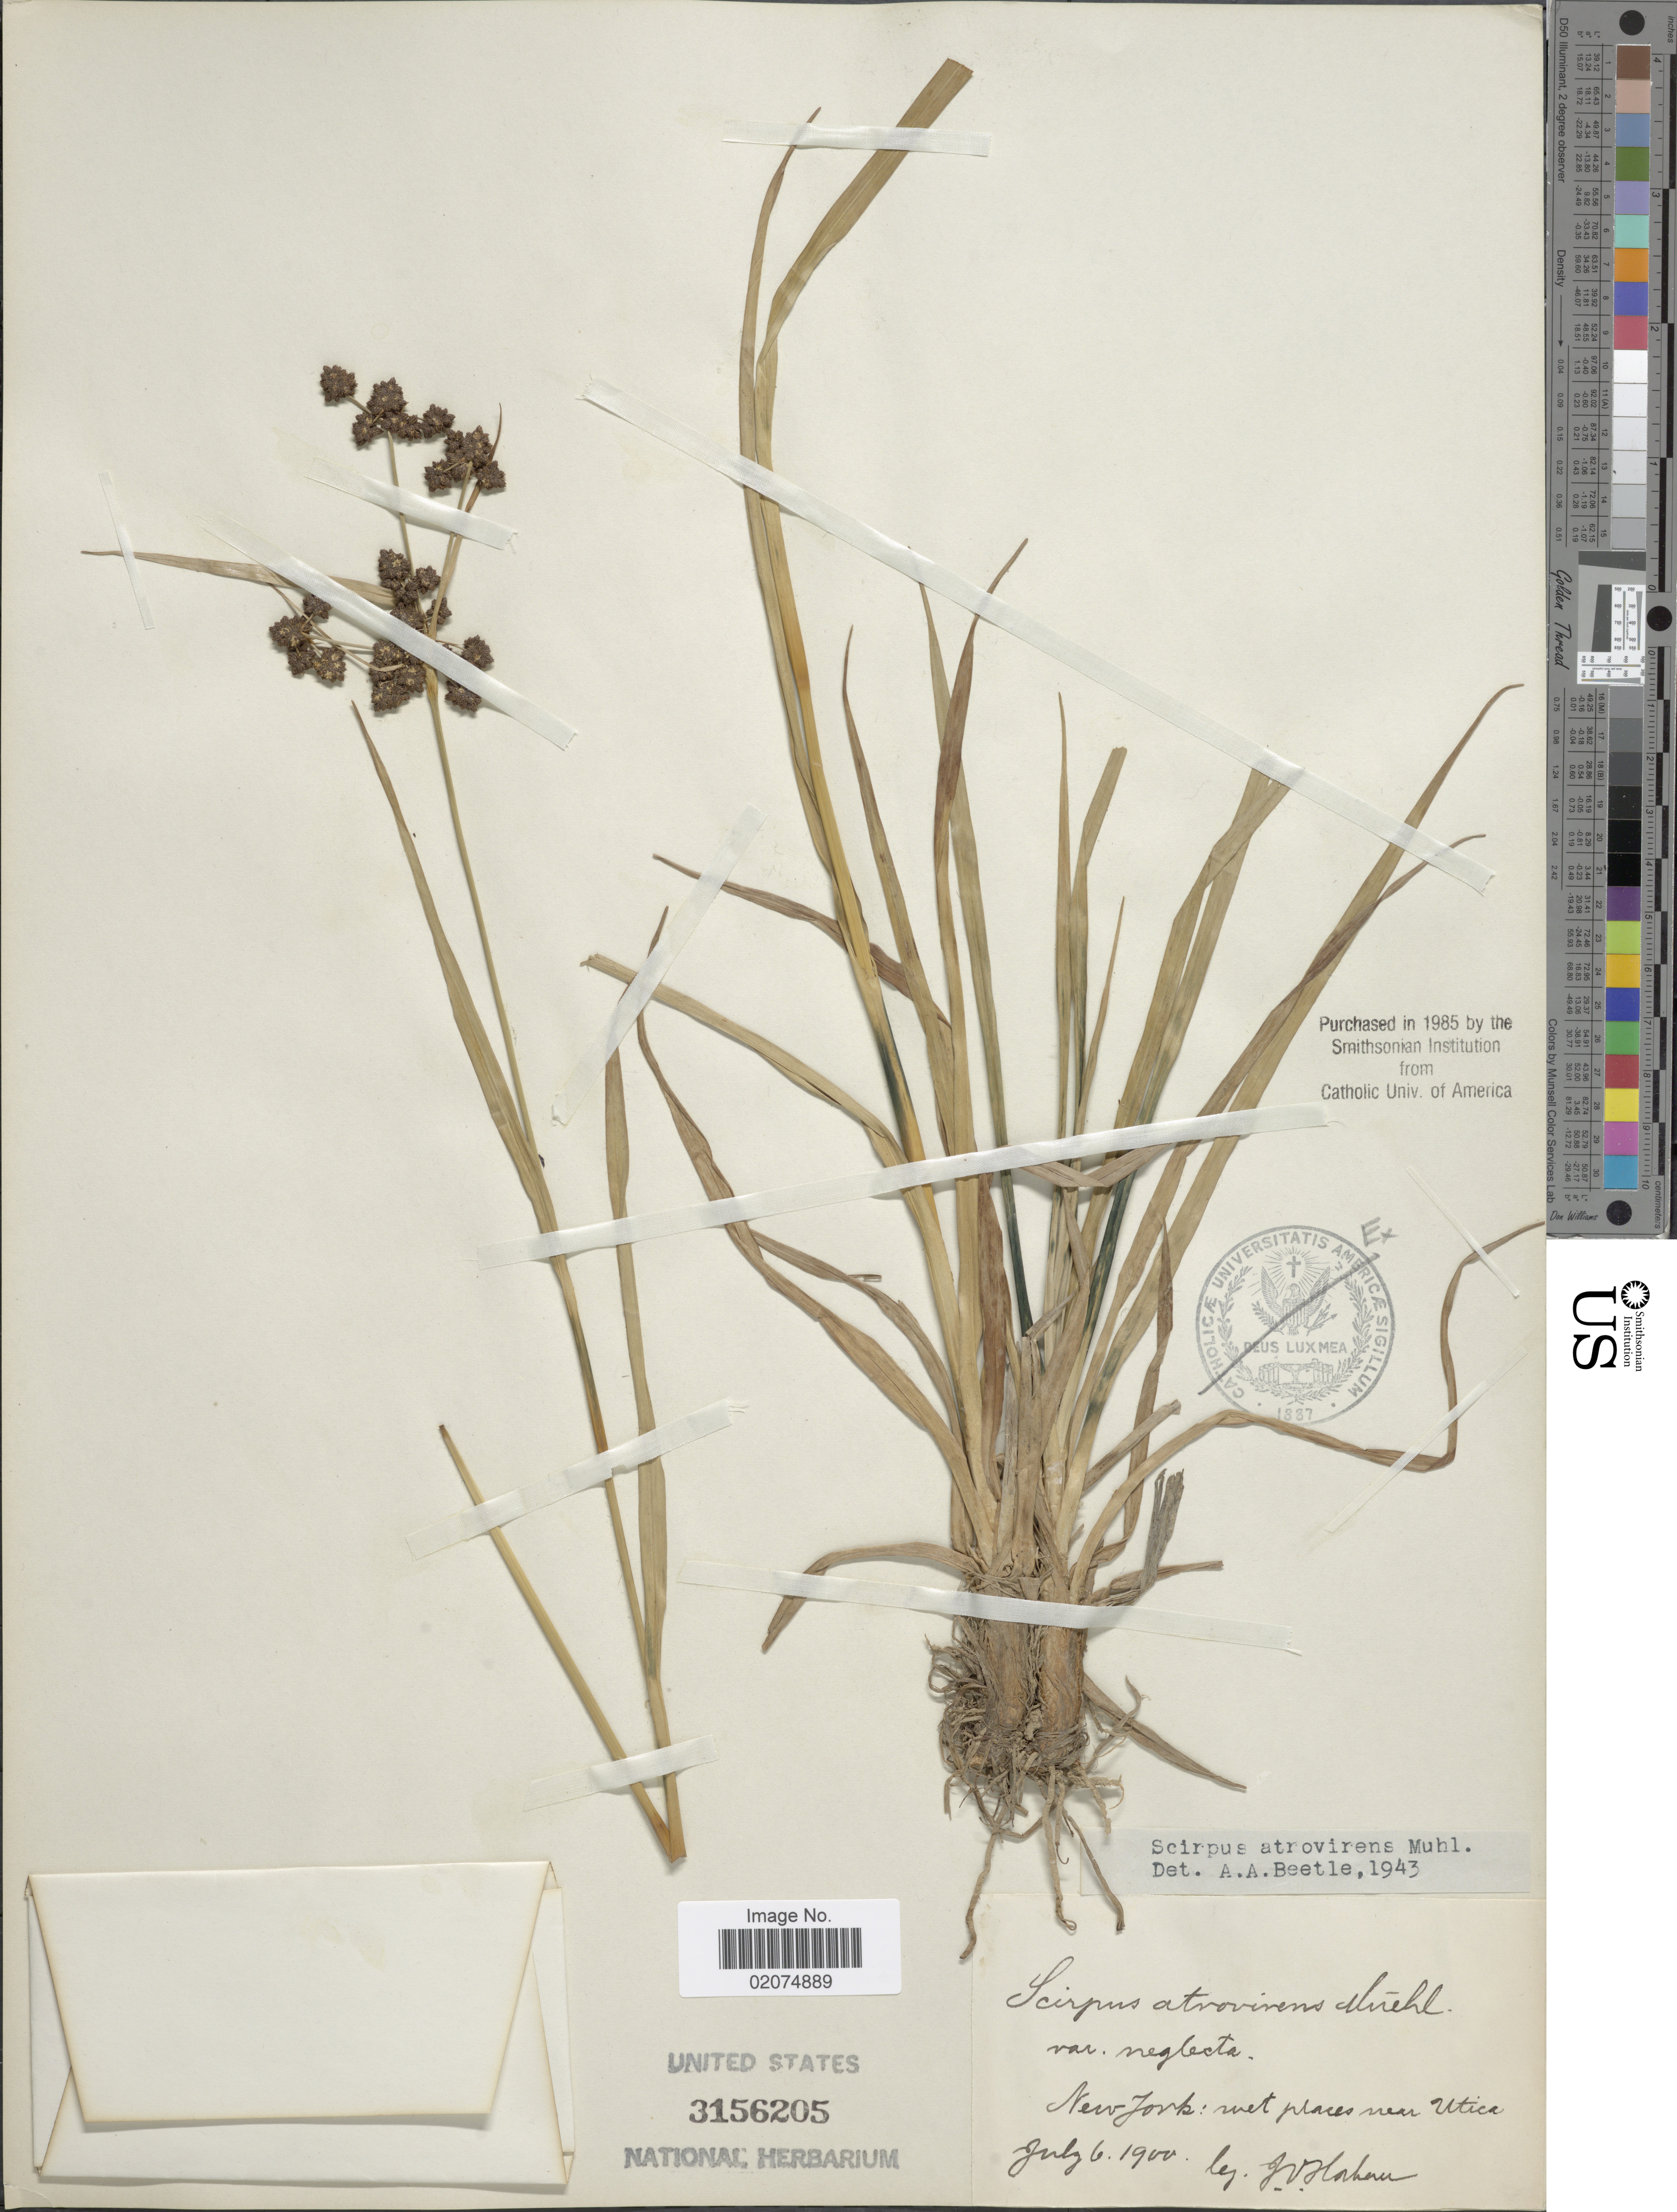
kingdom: Plantae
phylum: Tracheophyta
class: Liliopsida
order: Poales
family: Cyperaceae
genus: Scirpus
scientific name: Scirpus atrovirens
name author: Willd.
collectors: J. V. Haberer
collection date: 1900-07-06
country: United States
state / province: New York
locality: Near Utica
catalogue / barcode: US 3156205